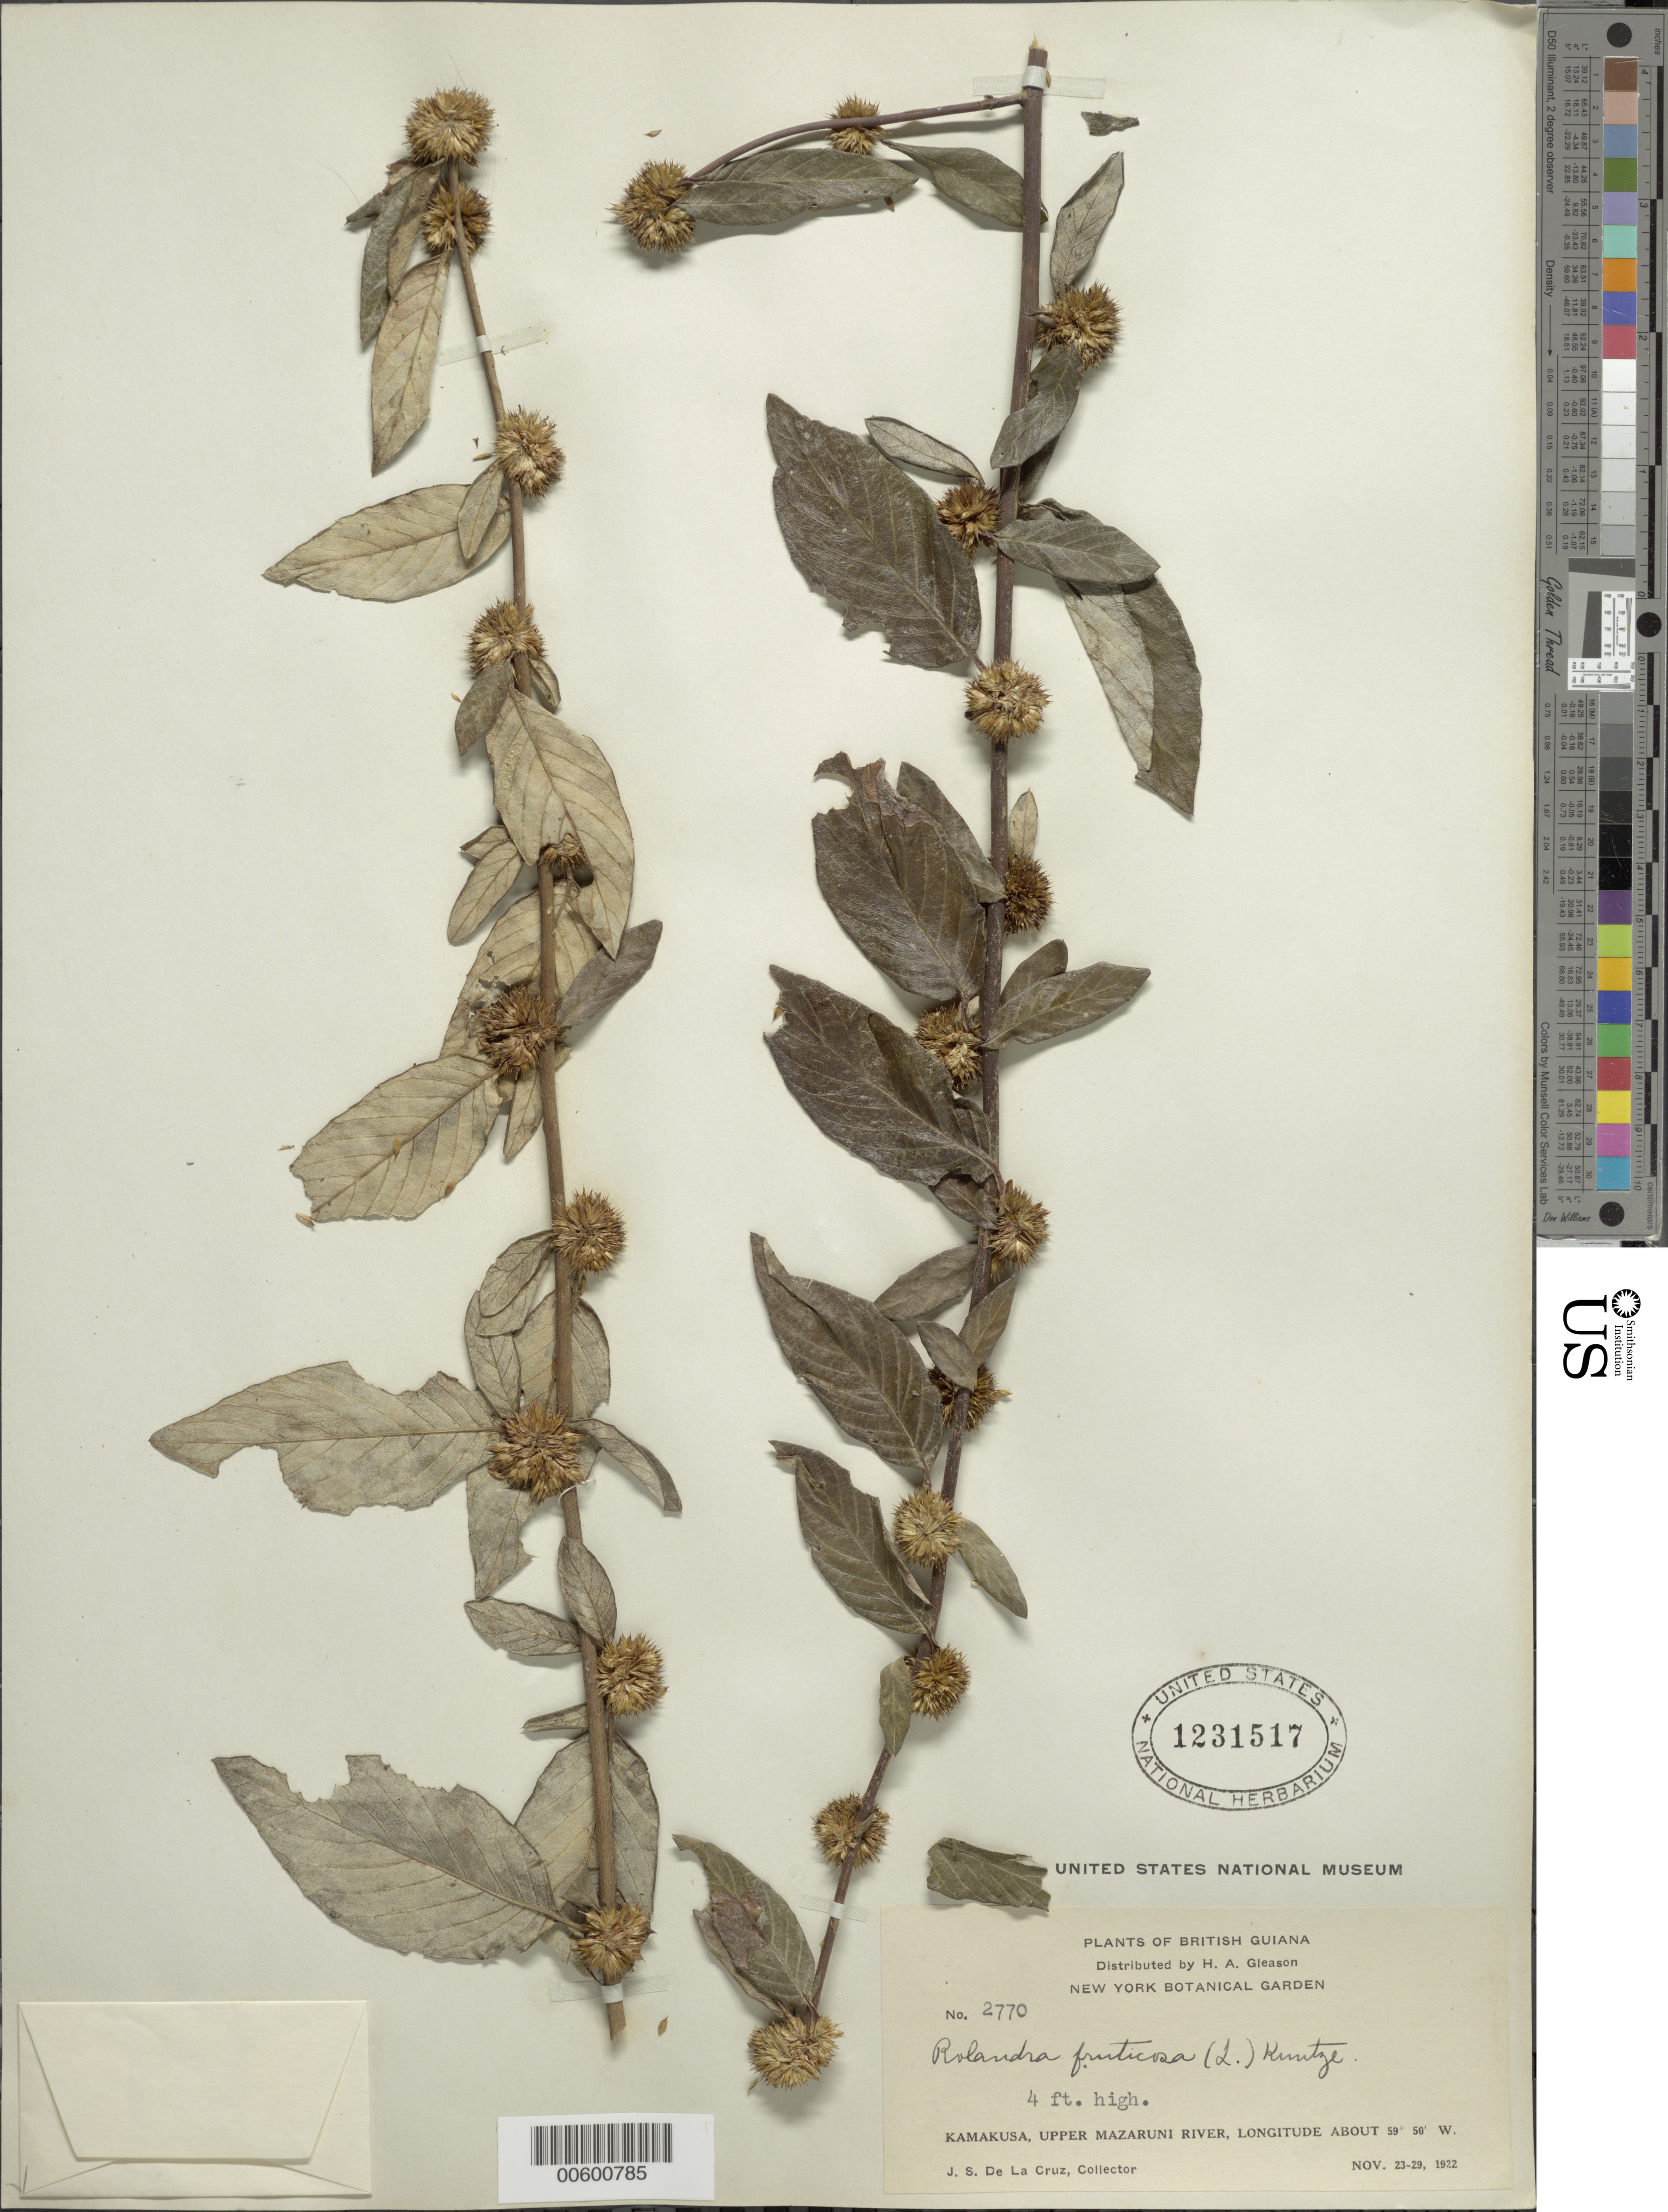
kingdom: Plantae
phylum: Tracheophyta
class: Magnoliopsida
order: Asterales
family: Asteraceae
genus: Rolandra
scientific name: Rolandra fruticosa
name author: (L.) Kuntze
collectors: J. S. de la Cruz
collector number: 2770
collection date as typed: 23-Nov-22 to 29-Nov-22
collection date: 1922-11-23/1922-11-29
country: Guyana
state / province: Cuyuni-Mazaruni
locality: Kamakusa, Upper Mazaruni R.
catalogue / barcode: US 1231517